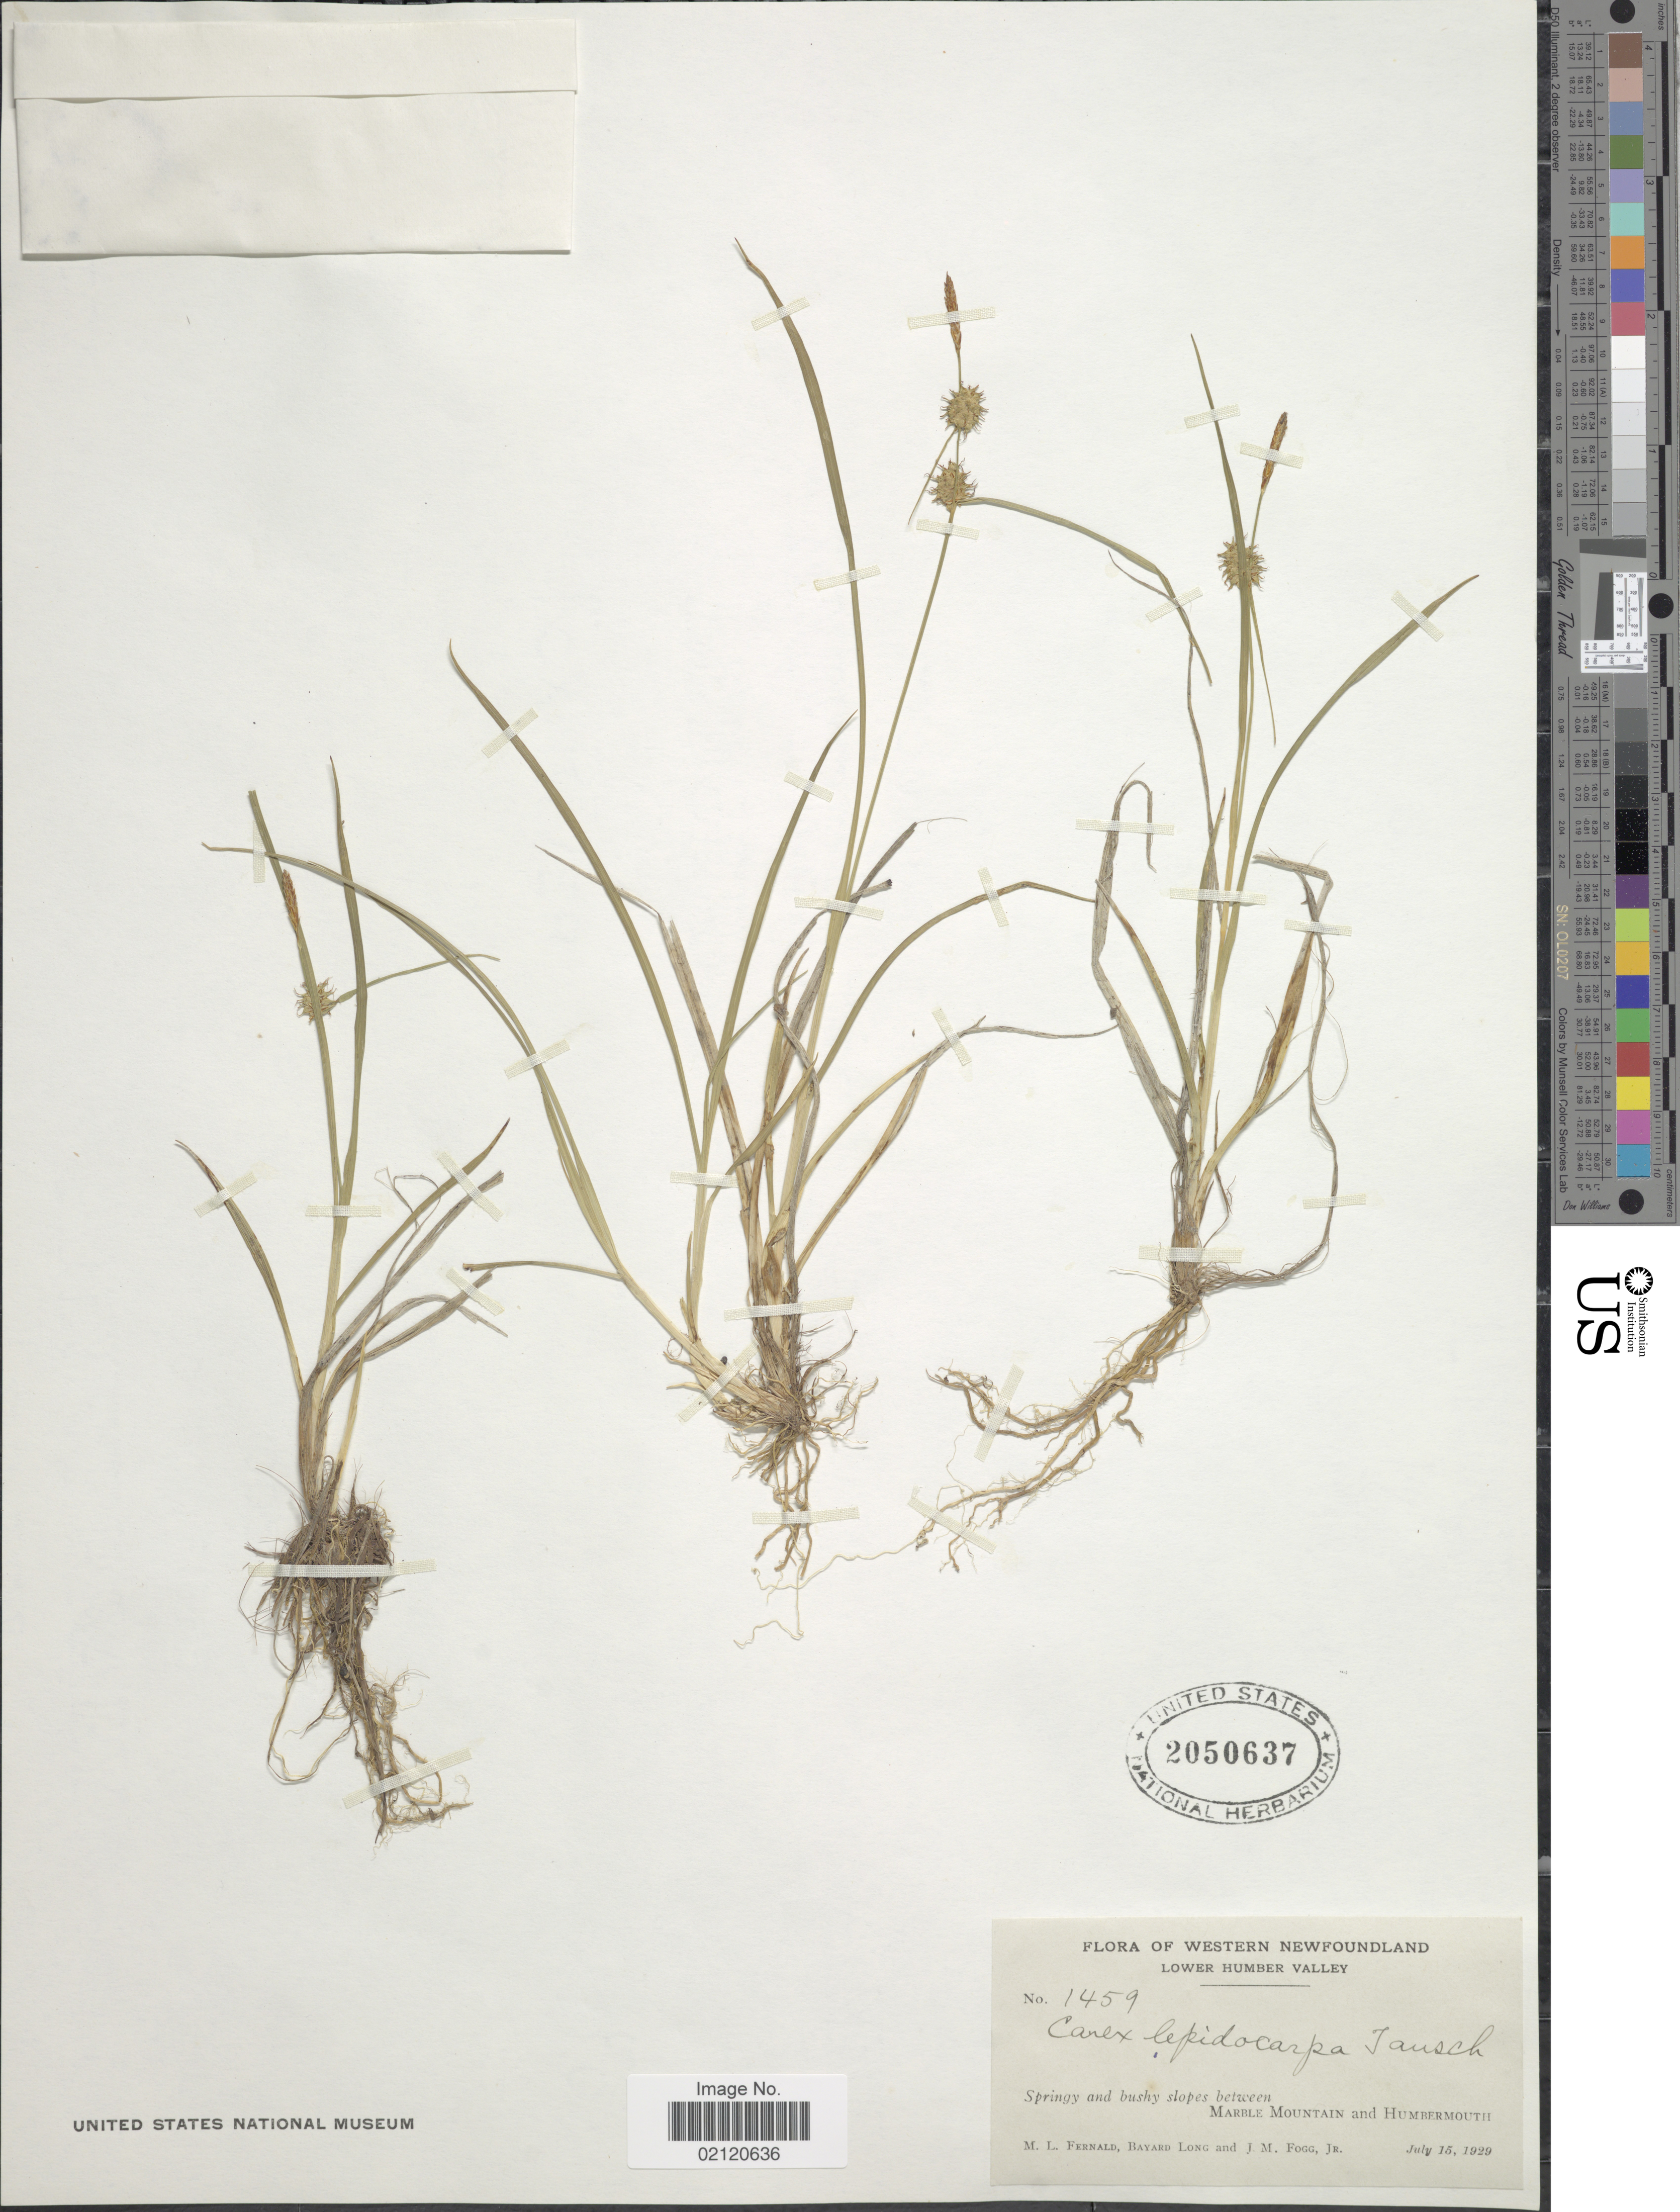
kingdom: Plantae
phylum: Tracheophyta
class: Liliopsida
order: Poales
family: Cyperaceae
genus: Carex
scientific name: Carex lepidocarpa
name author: Tausch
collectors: M. L. Fernald, B. Long & J. Fogg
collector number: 1459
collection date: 1929-07-15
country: Canada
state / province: Newfoundland and Labrador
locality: Western Newfoundland, Lower Humber Valley, Springy and bushy slopes between Marble Mountain and Humbermouth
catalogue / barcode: US 2050637